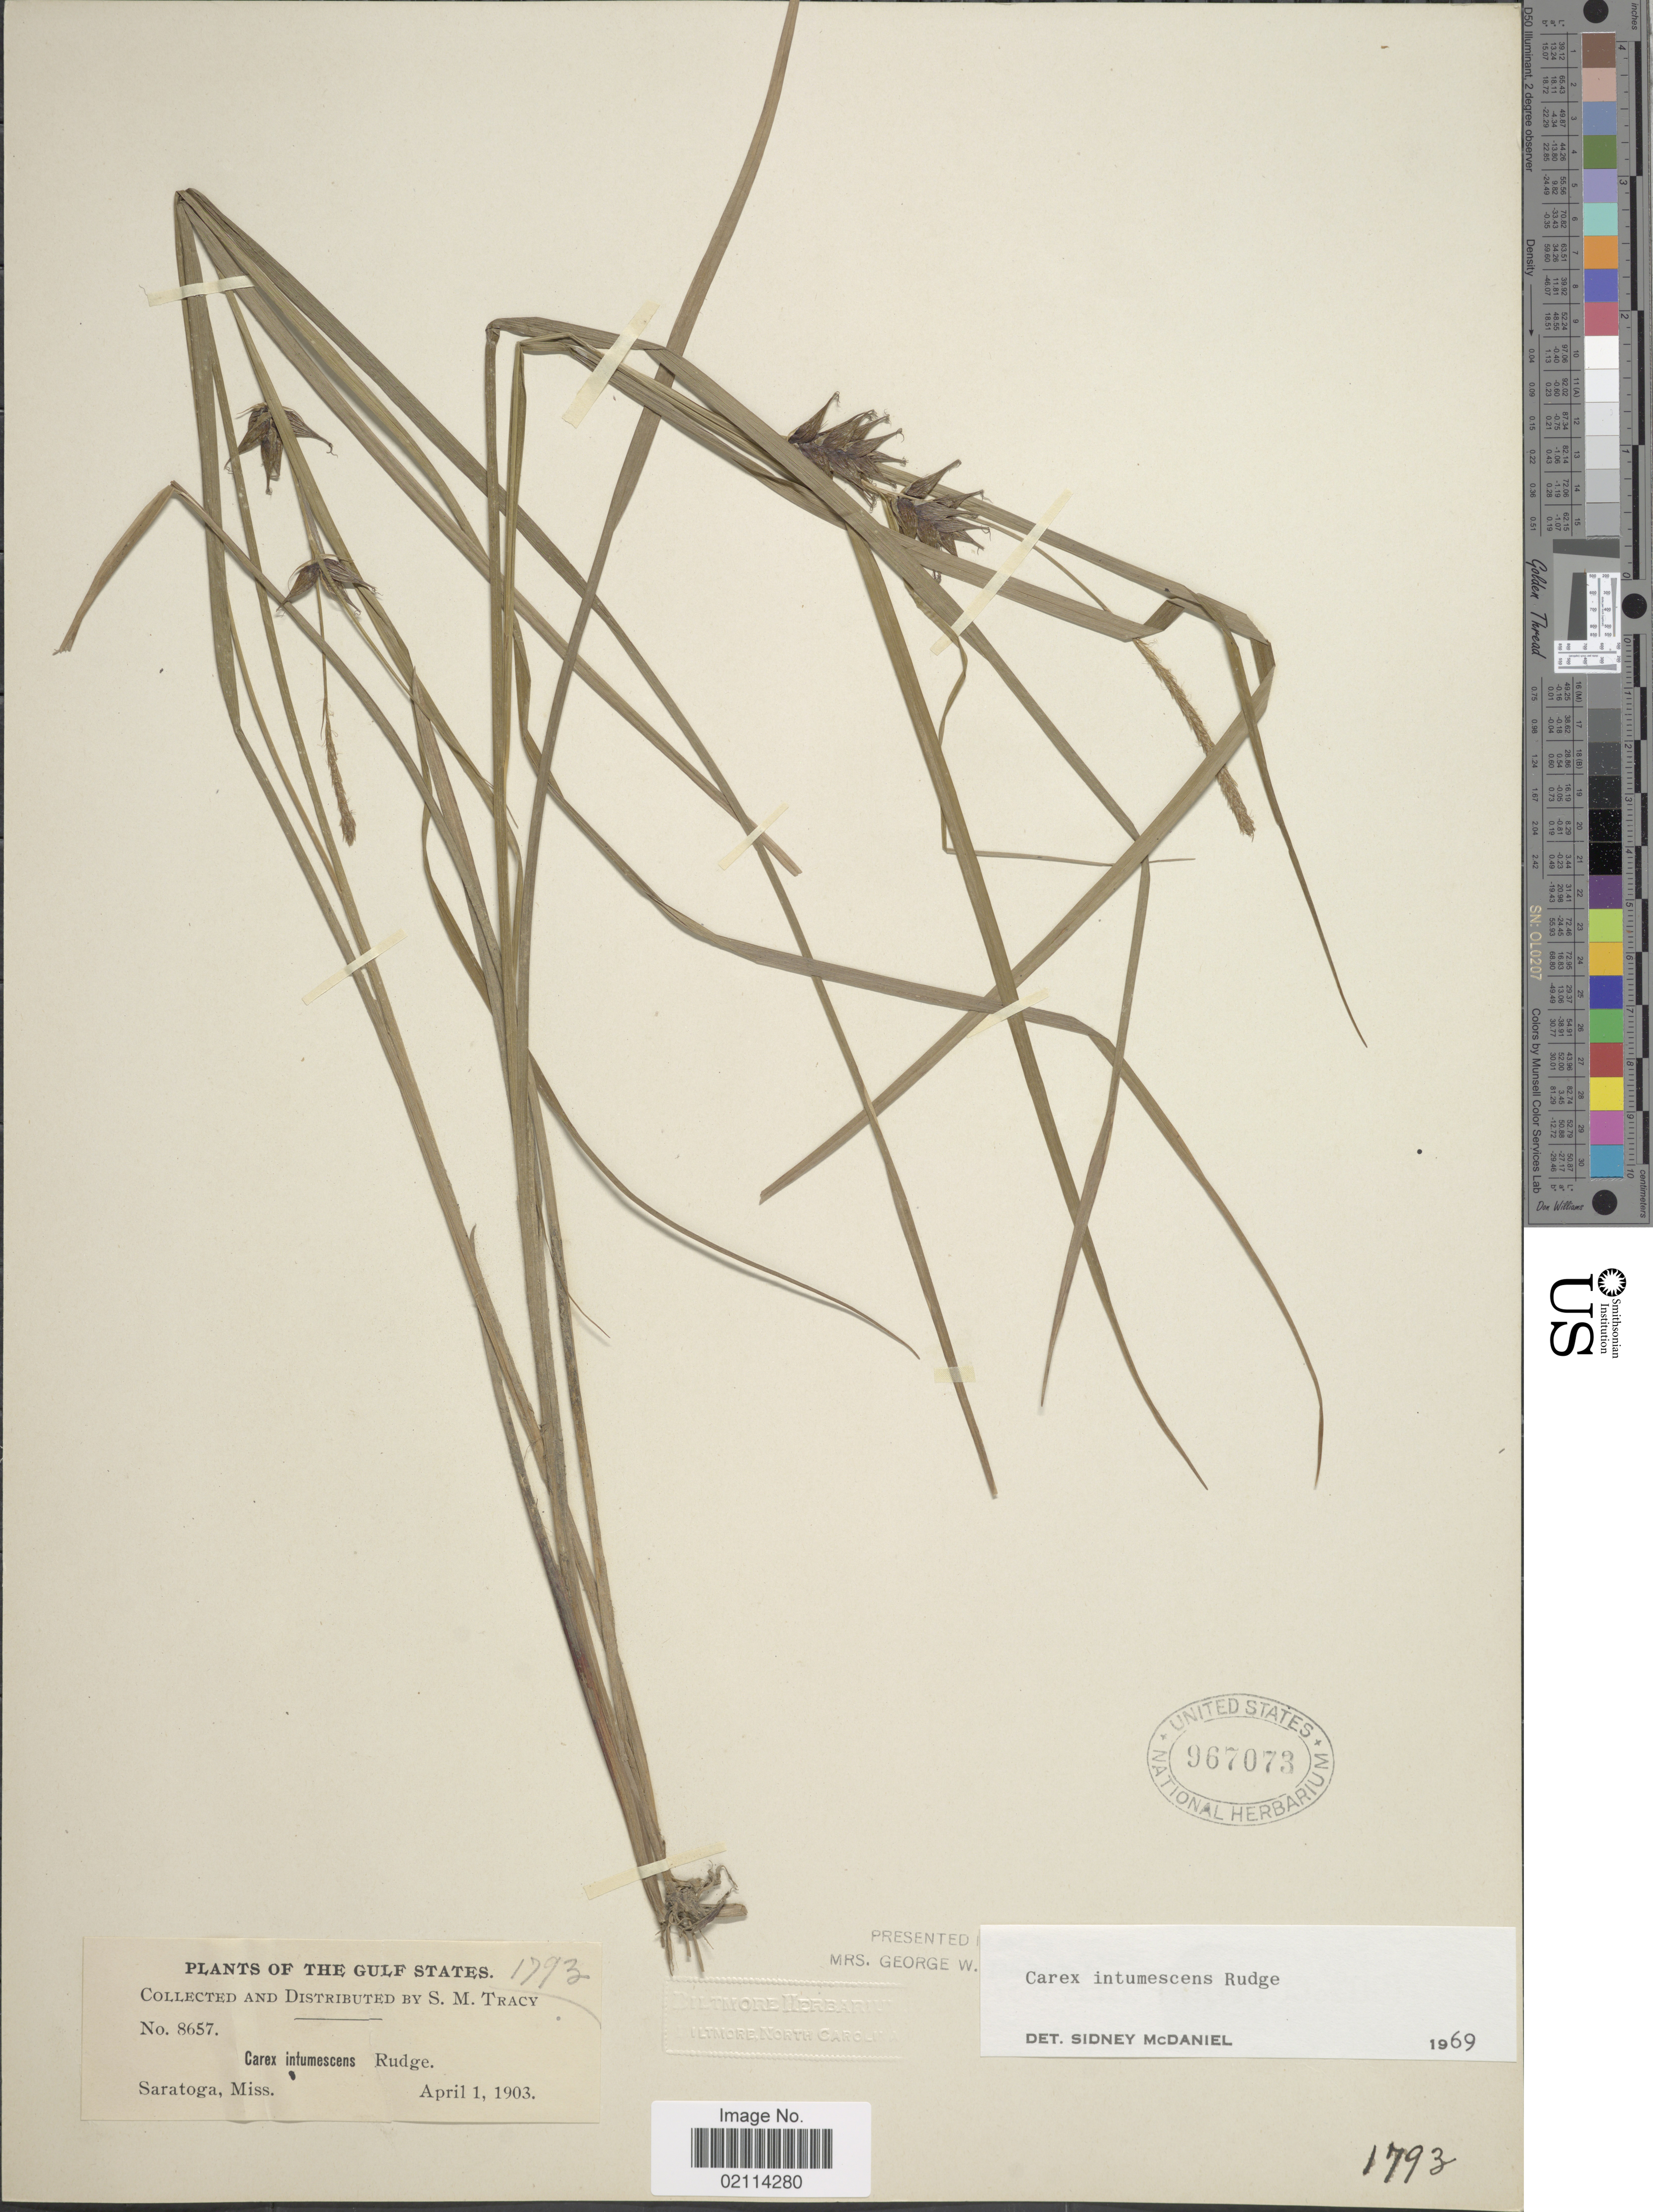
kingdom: Plantae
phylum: Tracheophyta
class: Liliopsida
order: Poales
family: Cyperaceae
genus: Carex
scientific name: Carex intumescens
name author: Rudge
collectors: S. M. Tracy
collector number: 8657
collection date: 1903-04-01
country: United States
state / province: Mississippi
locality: The Gulf States, Saratoga.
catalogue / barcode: US 967073